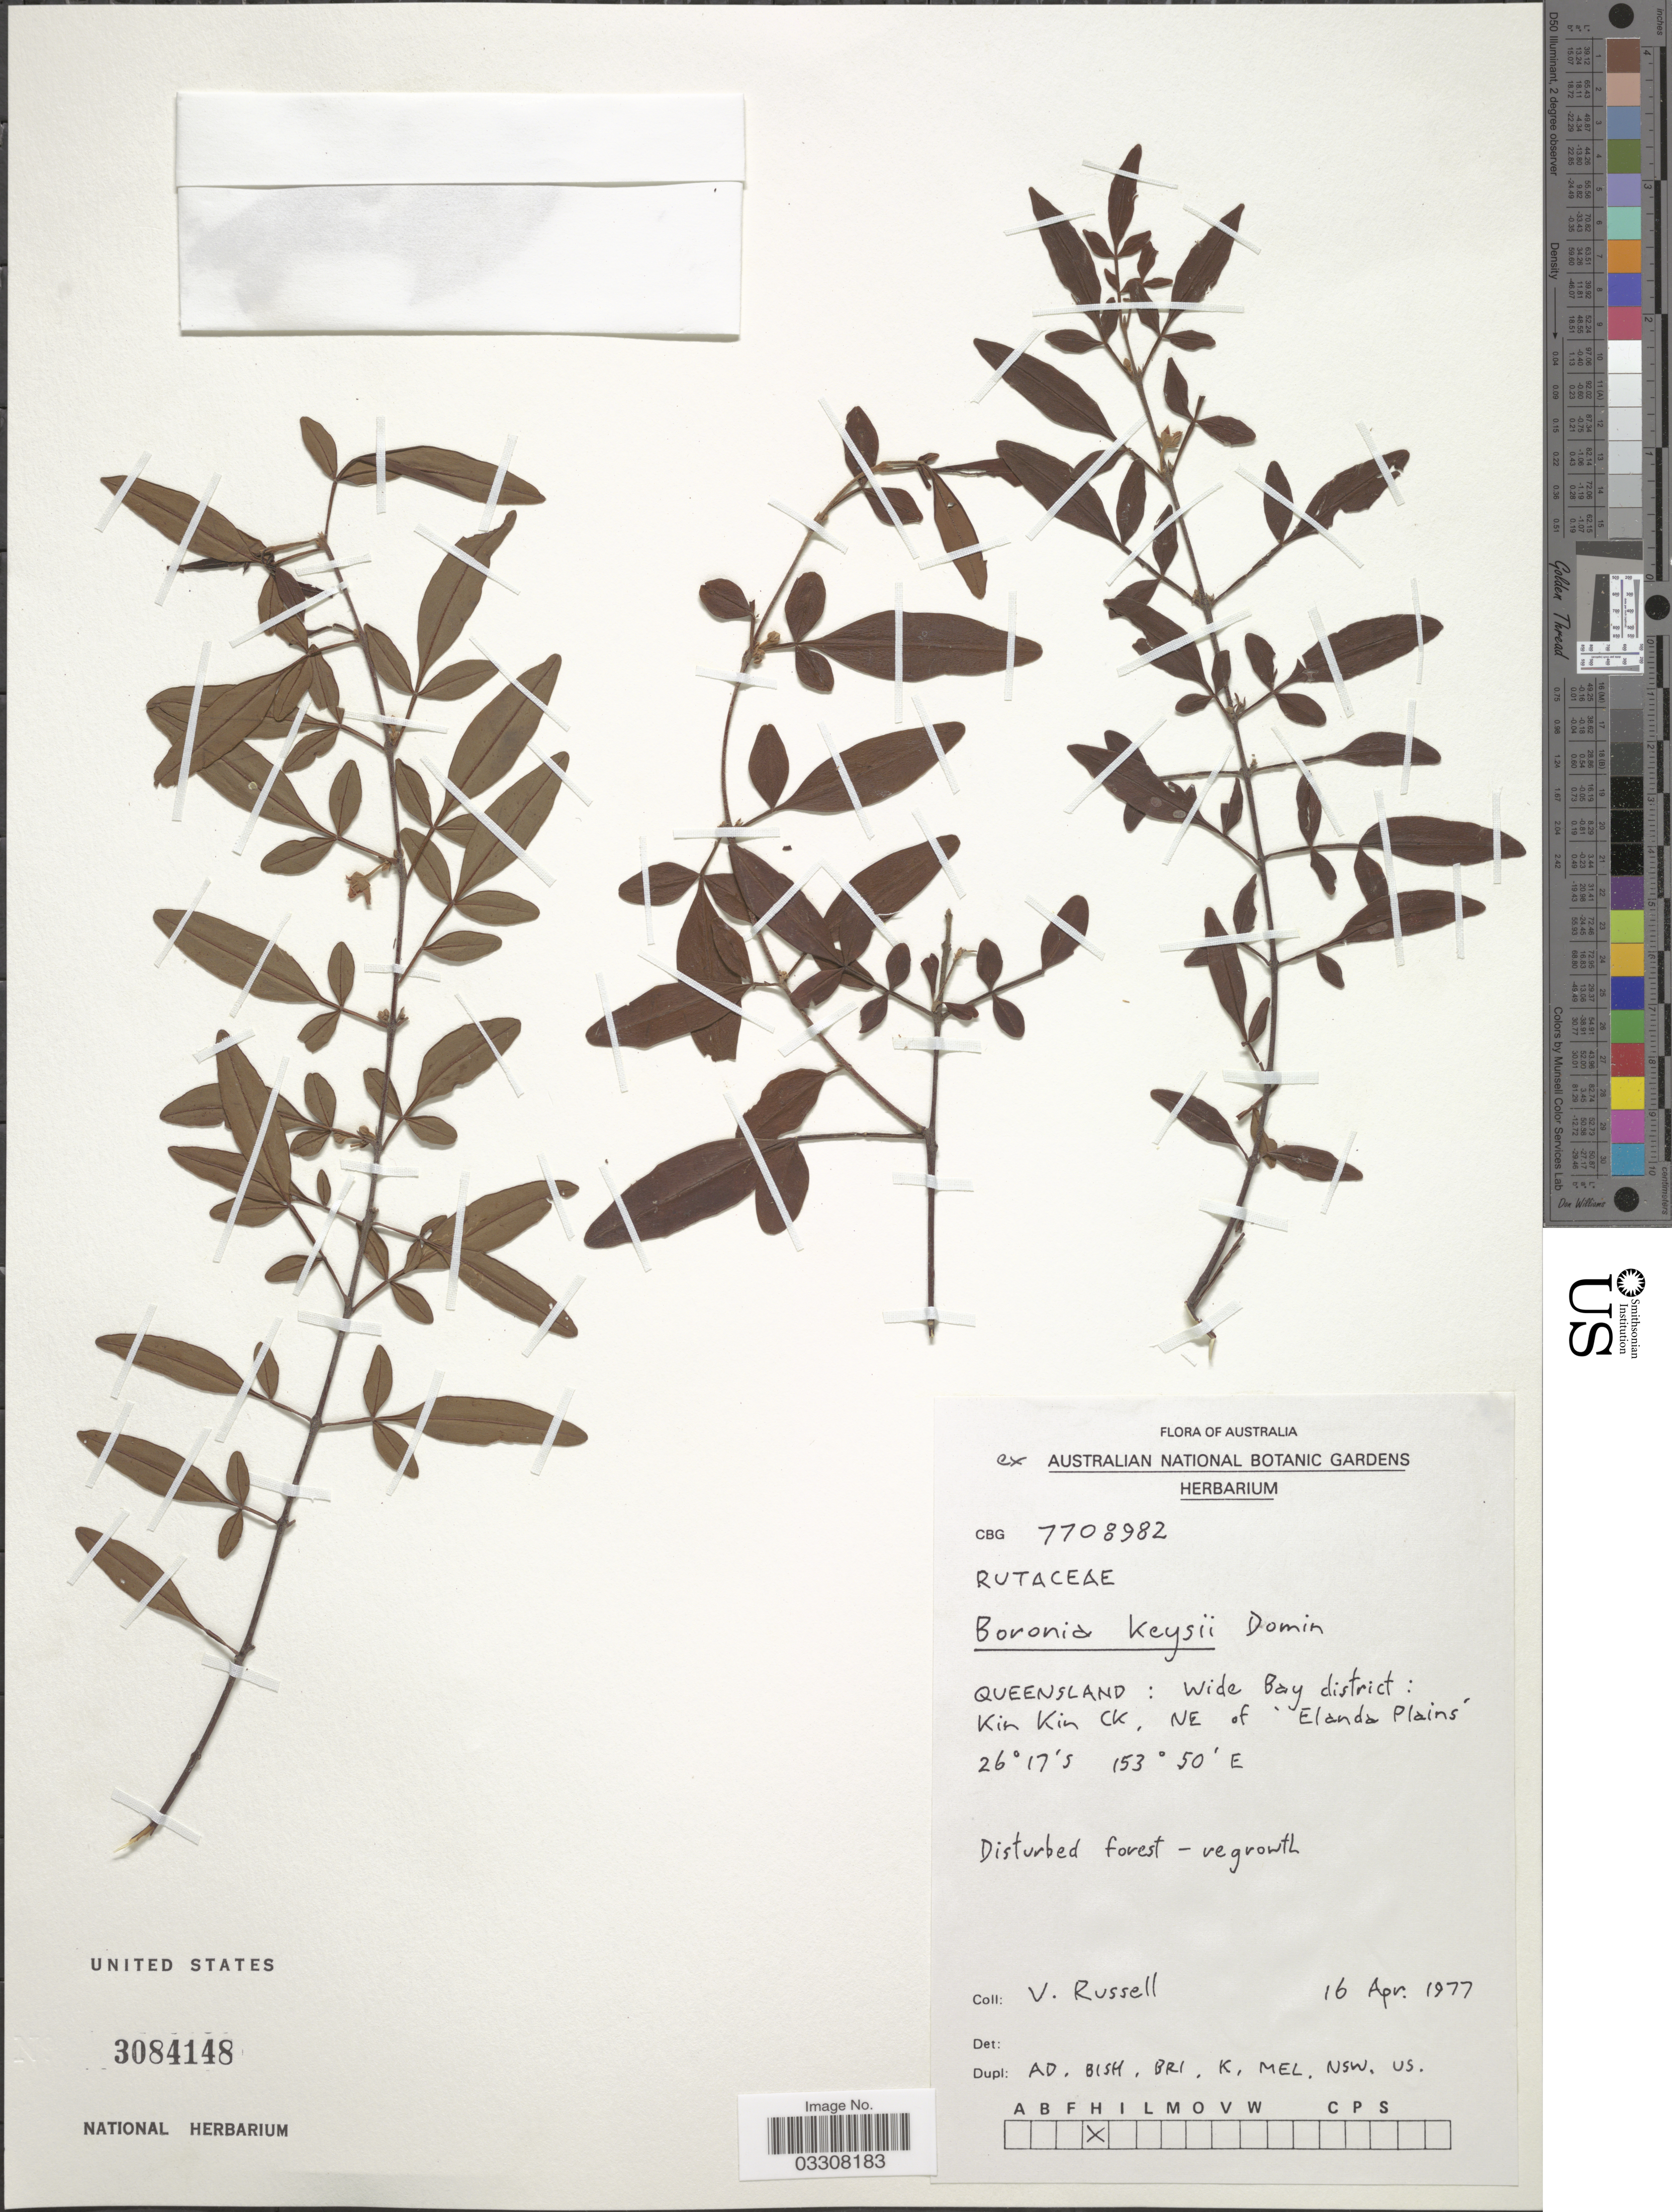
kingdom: Plantae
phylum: Tracheophyta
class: Magnoliopsida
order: Sapindales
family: Rutaceae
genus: Boronia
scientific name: Boronia keysii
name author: Domin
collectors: V. Russell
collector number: CBG 7708982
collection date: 1977-04-16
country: Australia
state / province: Queensland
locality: Wide Bay district: Kin Kin Ck, NE of 'Elanda Plains'.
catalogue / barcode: US 3084148